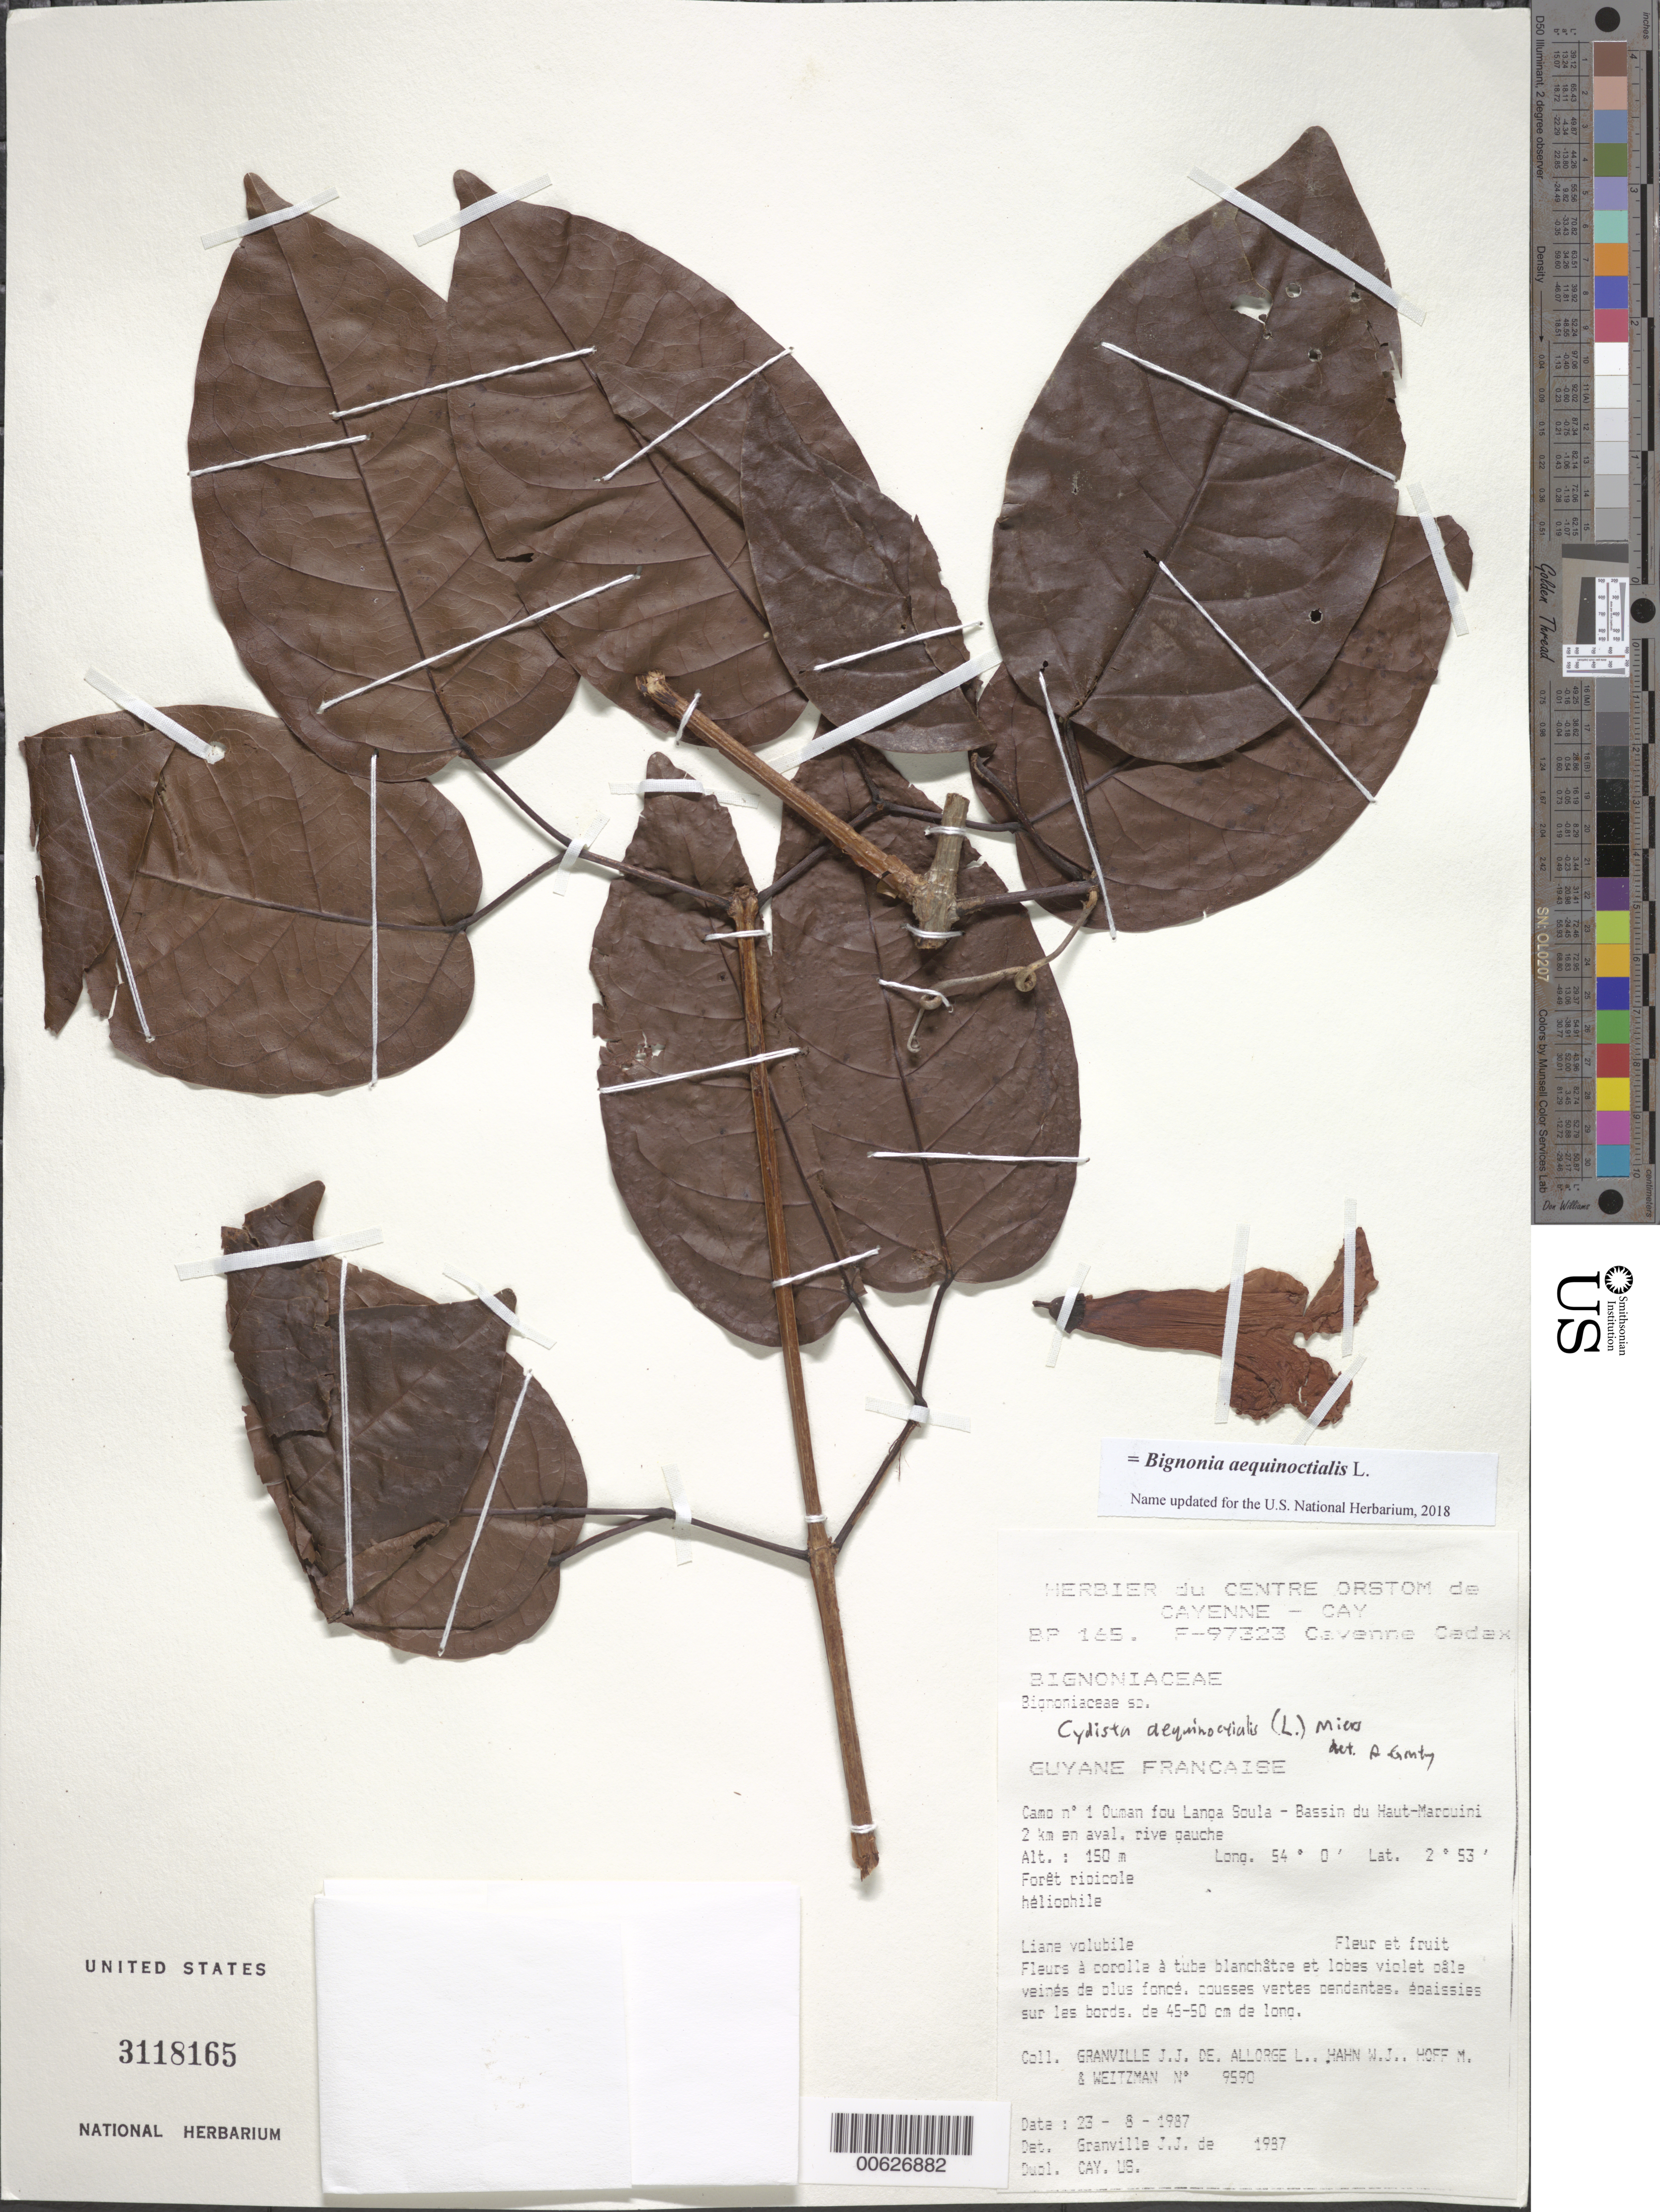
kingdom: Plantae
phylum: Tracheophyta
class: Magnoliopsida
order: Lamiales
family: Bignoniaceae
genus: Bignonia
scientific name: Bignonia aequinoctialis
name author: L.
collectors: J.-J. de Granville, L. Allorge, W. J. Hahn, M. Hoff & Weitzman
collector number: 9590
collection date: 1987-08-23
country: French Guiana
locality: Guyane Française. Camp n° 1 Ouman fou Langa Soula - Bassin du Haut-Marouini, 2 km. en aval, rive gauche.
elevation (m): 150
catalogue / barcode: US 3118165